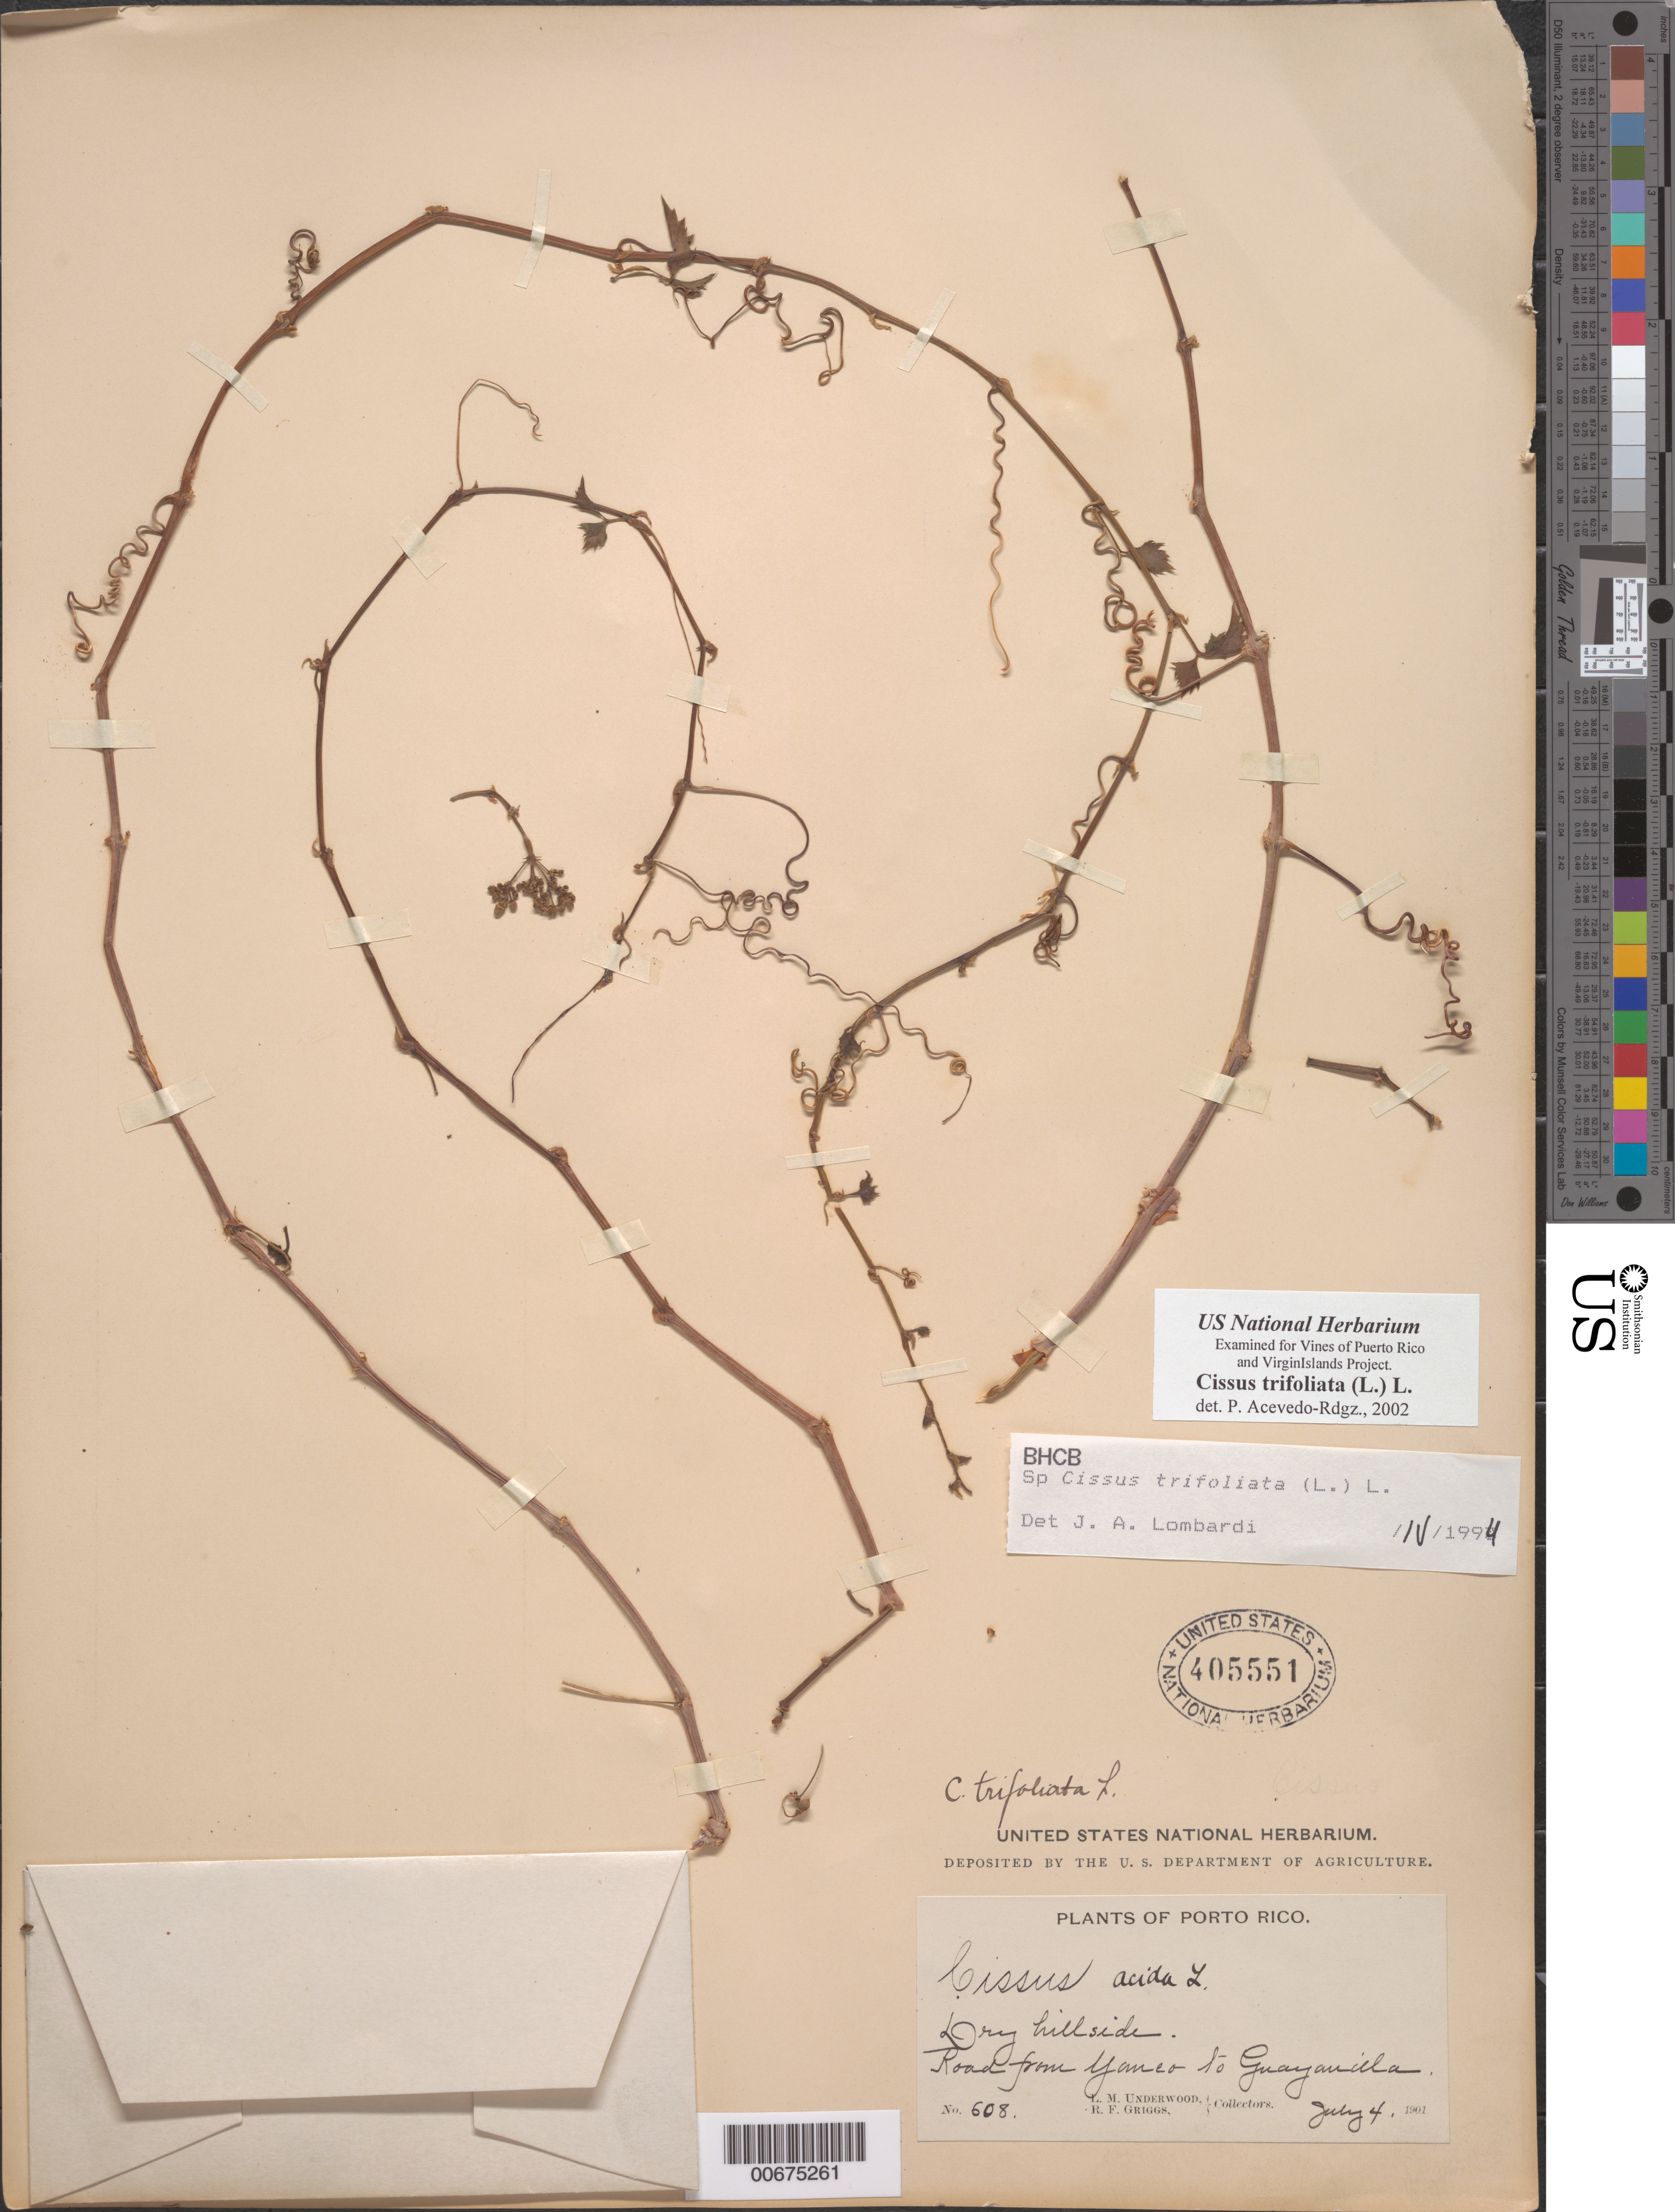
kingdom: Plantae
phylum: Tracheophyta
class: Magnoliopsida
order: Vitales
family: Vitaceae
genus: Cissus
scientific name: Cissus trifoliata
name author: (L.) L.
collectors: L. M. Underwood & R. F. Griggs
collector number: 608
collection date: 1901-07-04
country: Puerto Rico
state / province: Guayanilla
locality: Road from Yanco to Guayanilla.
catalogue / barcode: US 405551